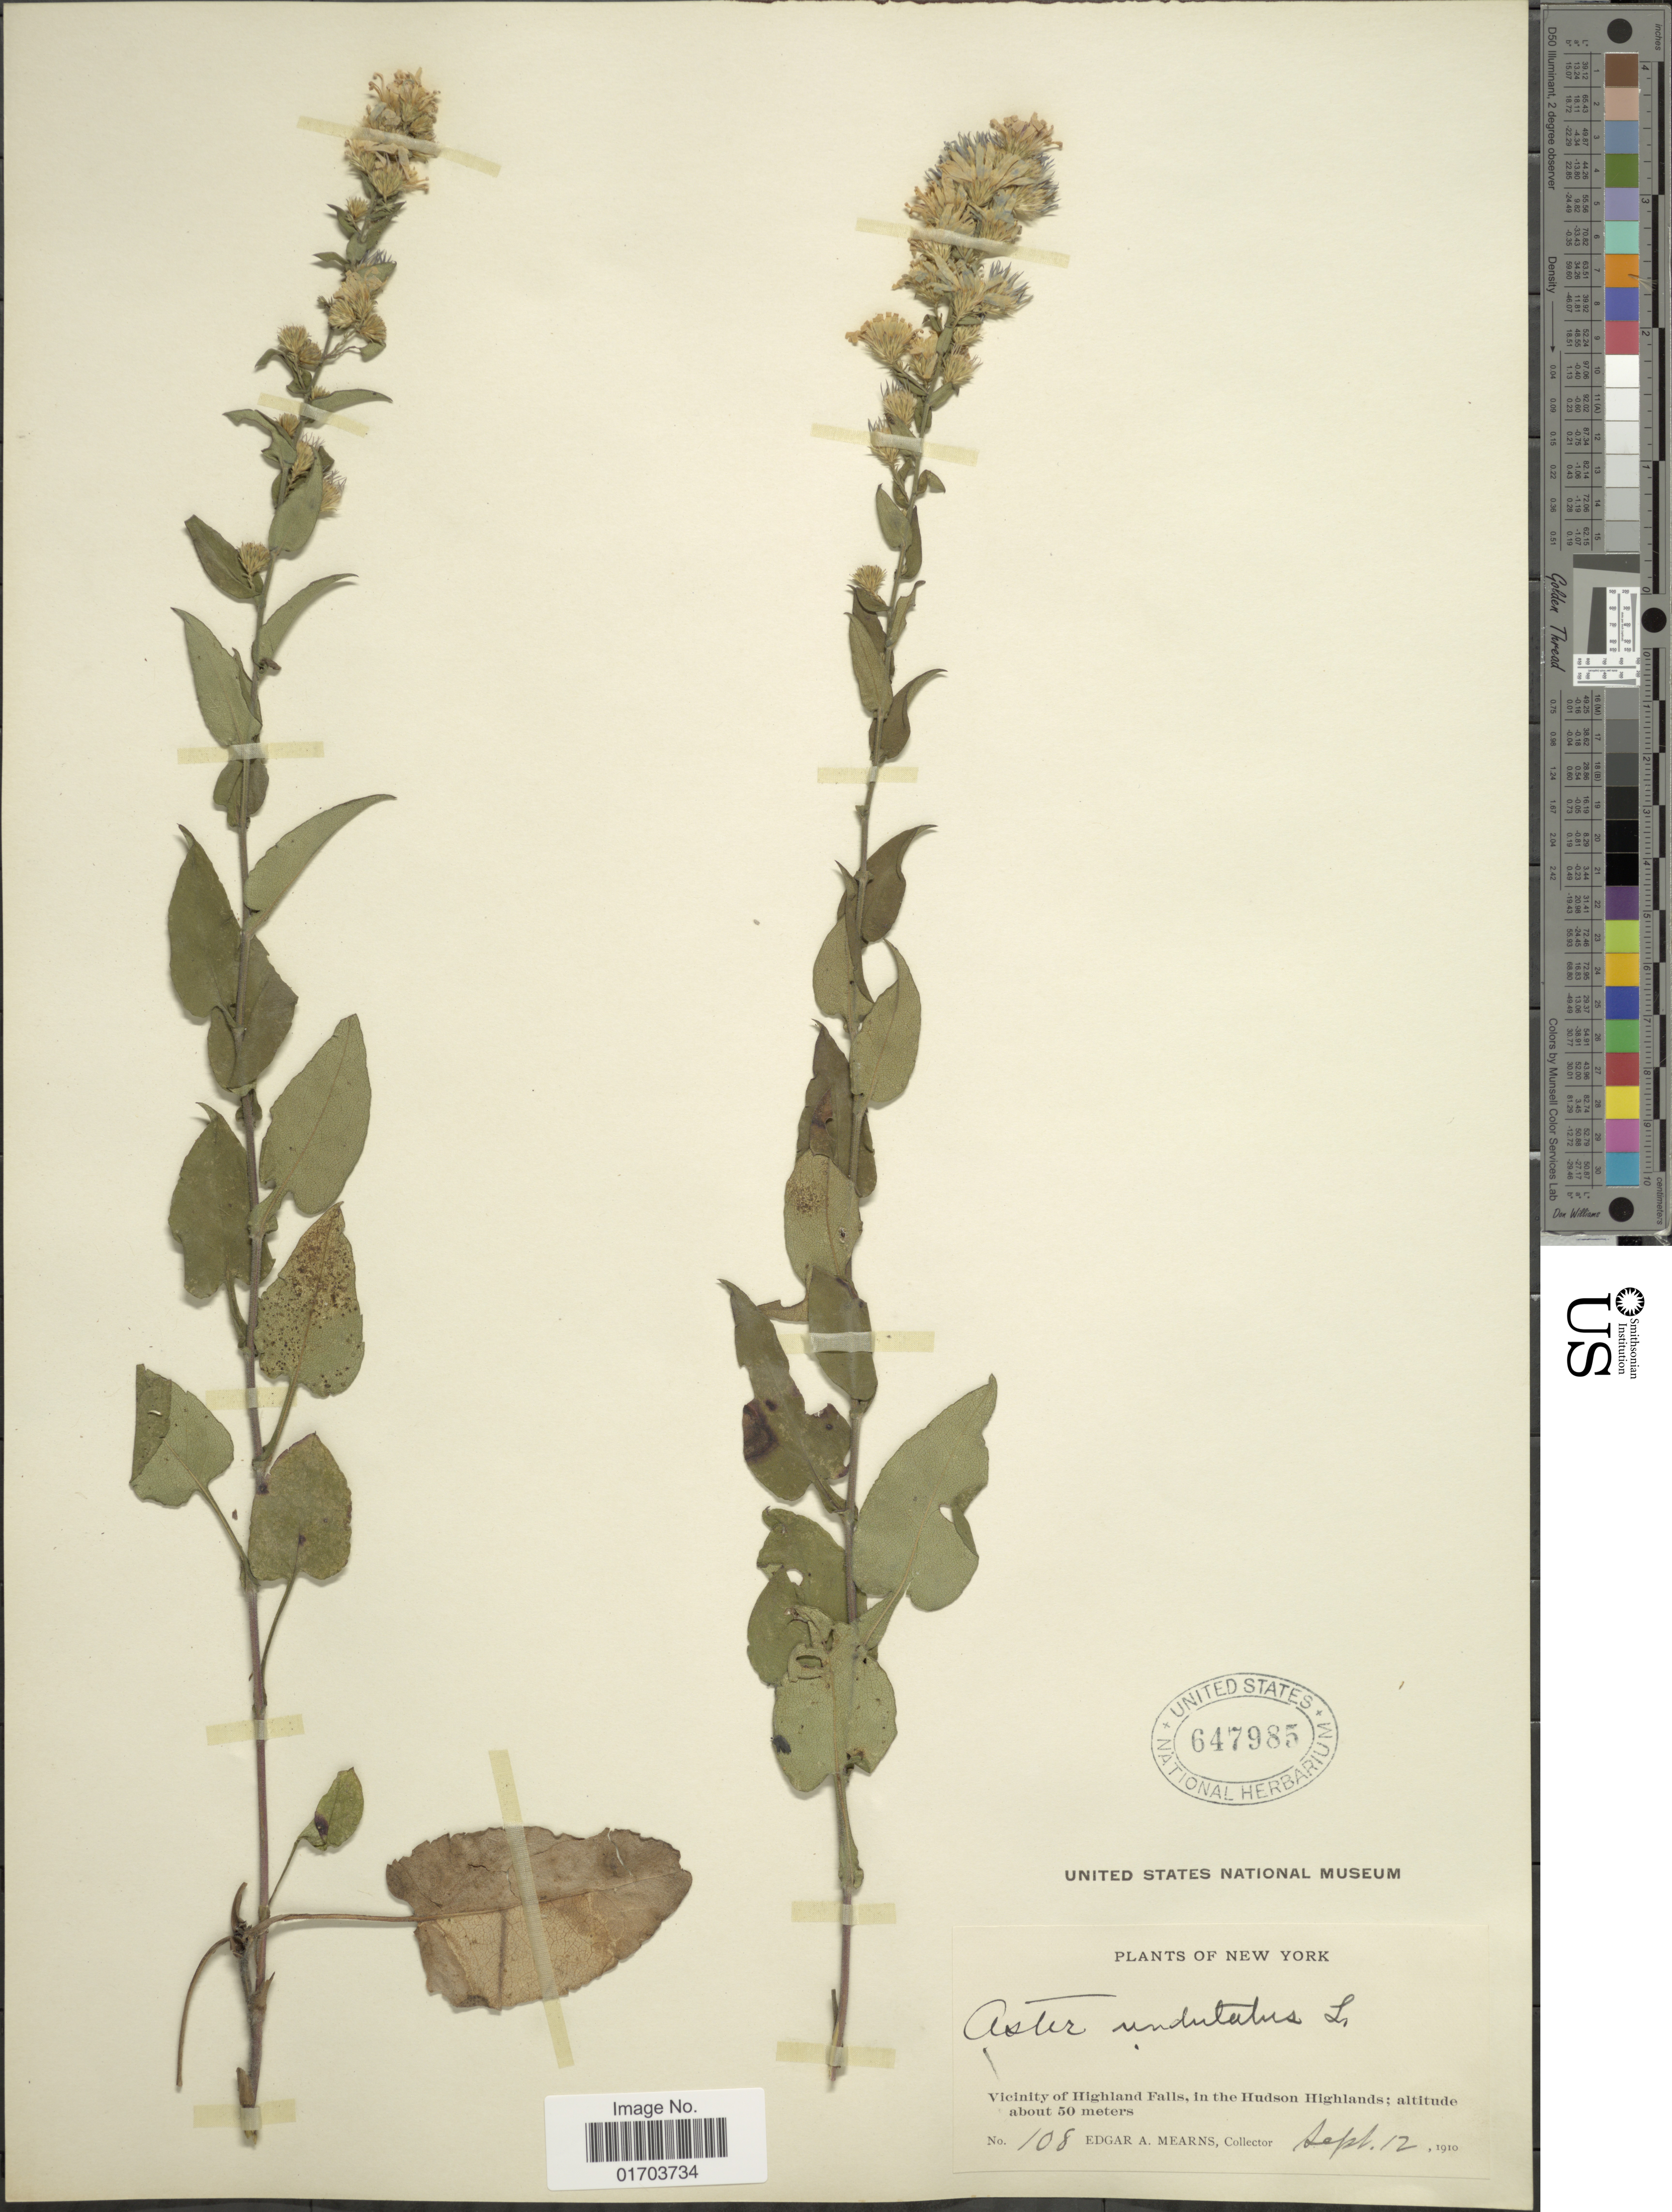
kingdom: Plantae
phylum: Tracheophyta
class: Magnoliopsida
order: Asterales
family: Asteraceae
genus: Symphyotrichum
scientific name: Symphyotrichum undulatum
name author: (L.) G.L. Nesom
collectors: E. A. Mearns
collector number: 108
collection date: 1910-09-12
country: United States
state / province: New York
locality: New York. Vicinity of Highland Falls, in the Hudson Highlands.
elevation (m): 50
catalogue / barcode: US 647985